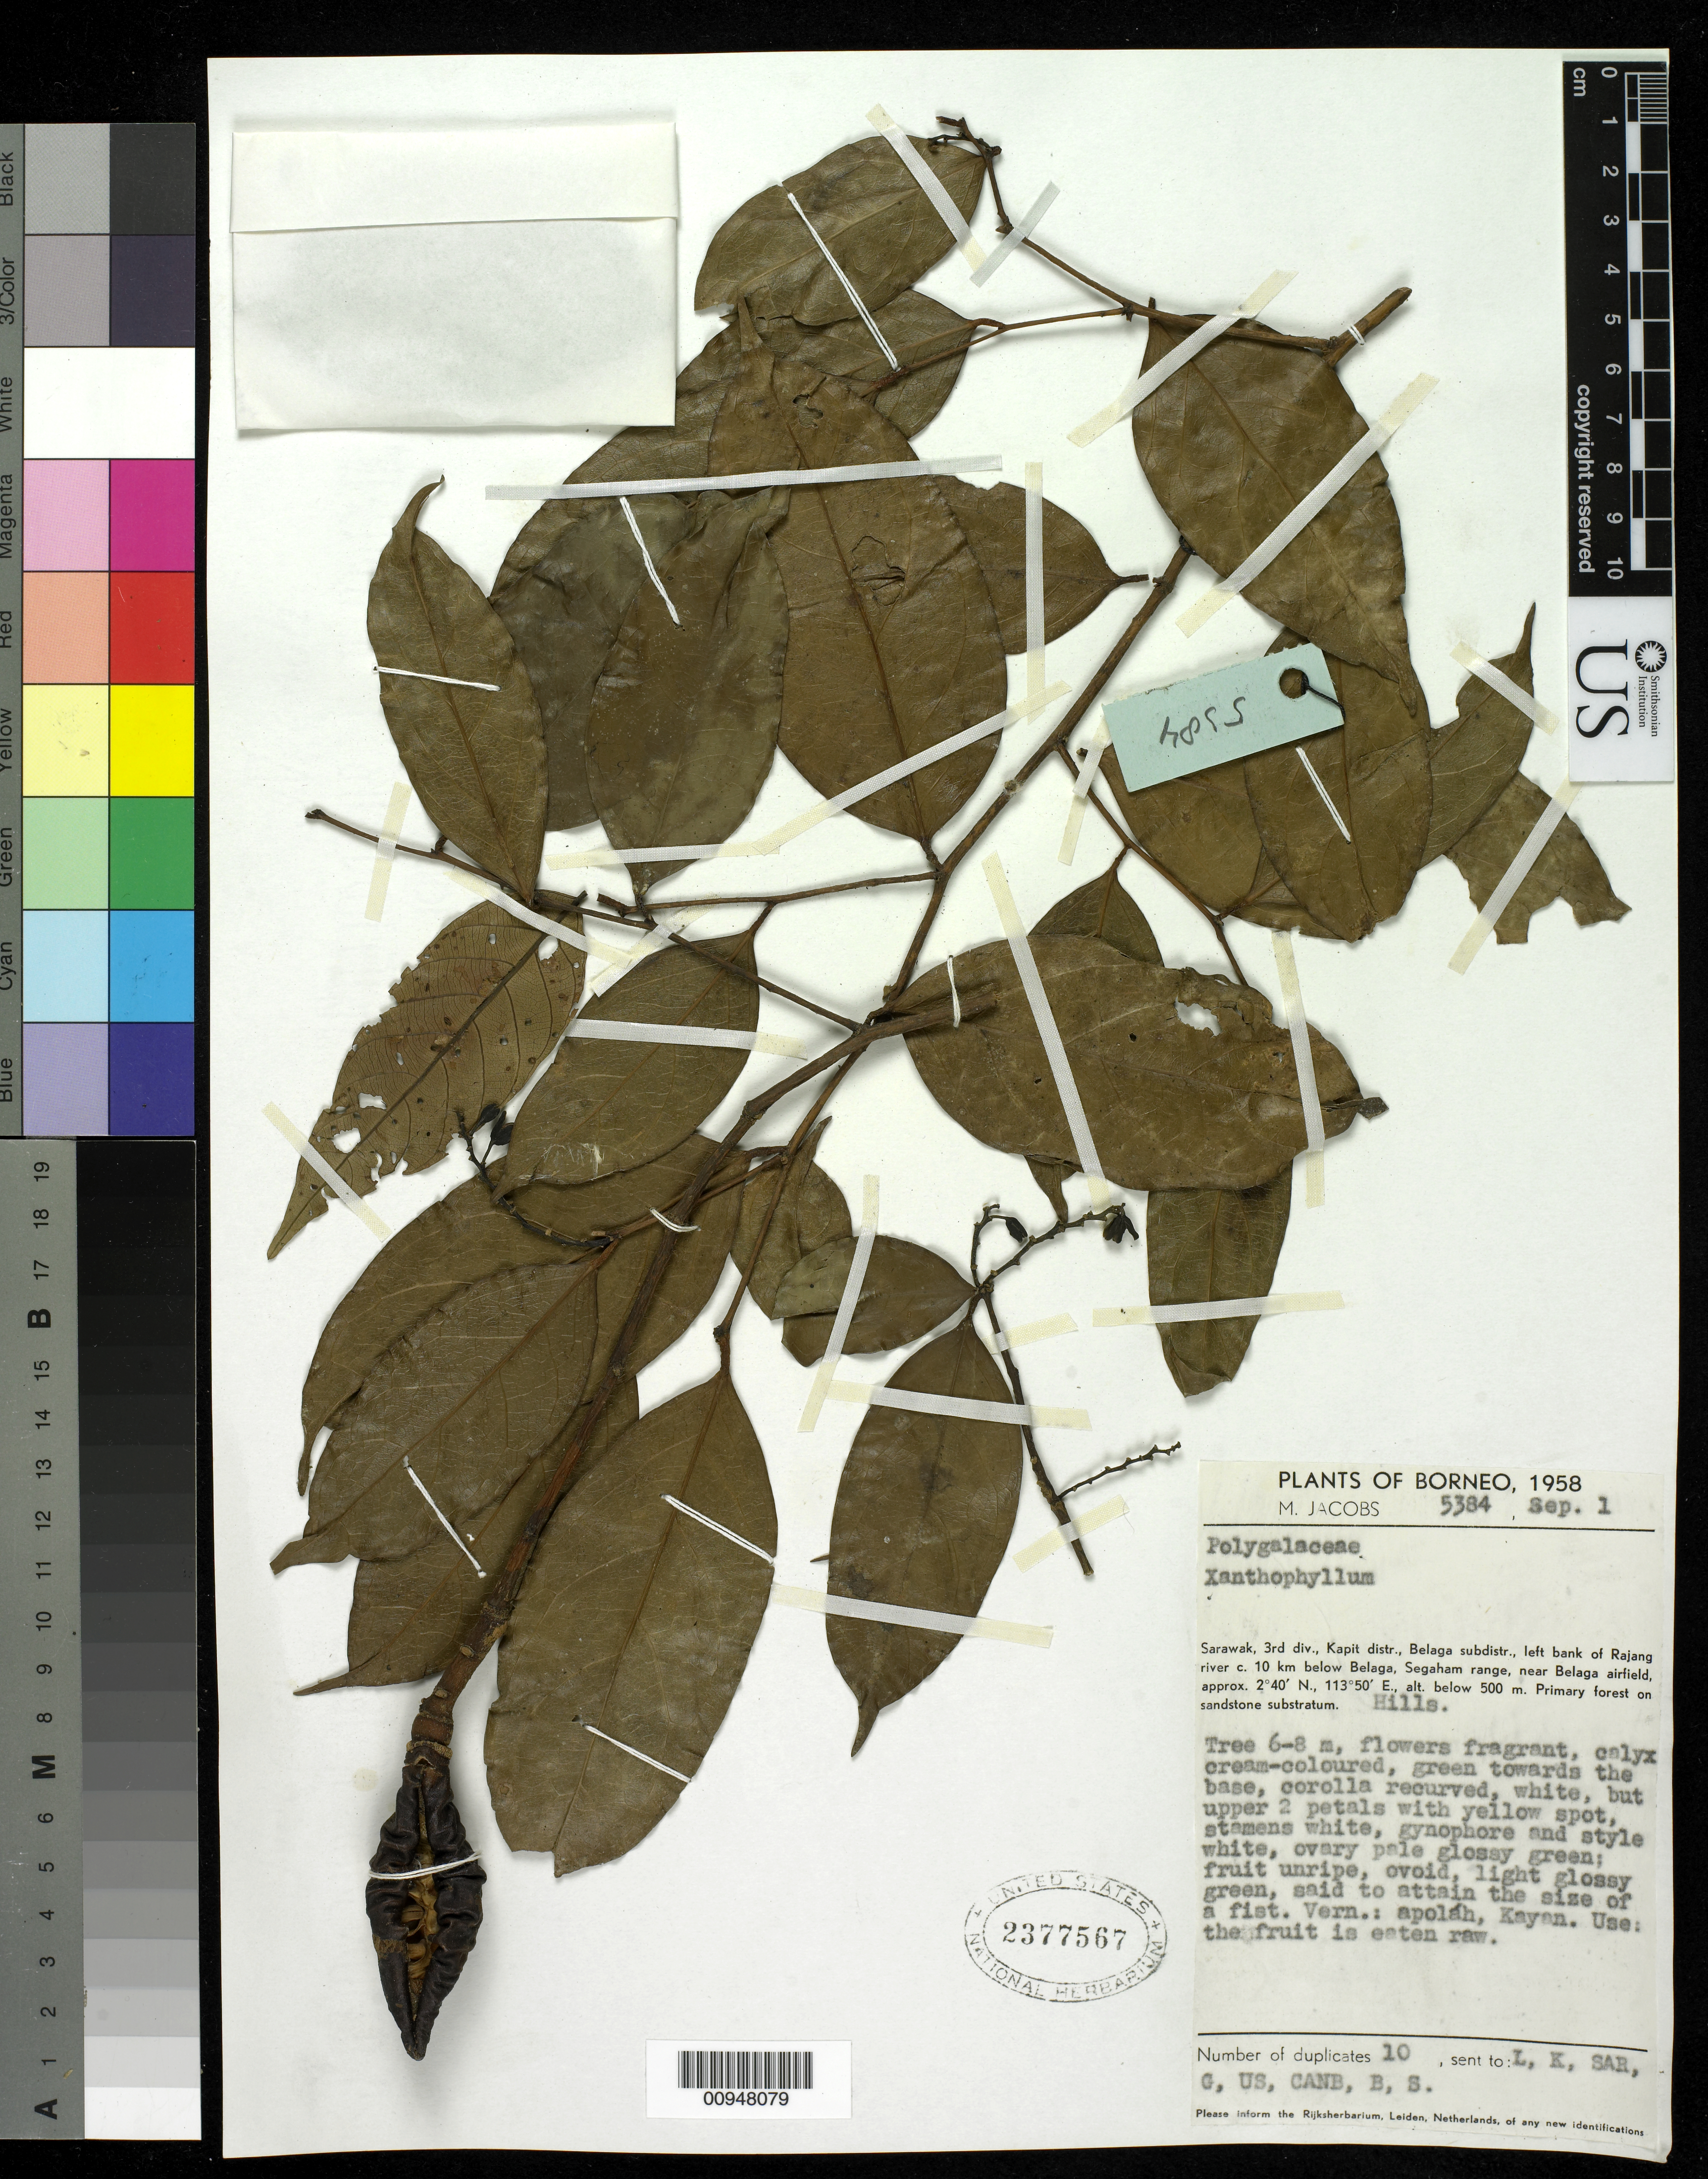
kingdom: Plantae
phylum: Tracheophyta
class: Magnoliopsida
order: Fabales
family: Polygalaceae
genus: Xanthophyllum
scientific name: Xanthophyllum sp.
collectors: M. R. Jacobs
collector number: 5384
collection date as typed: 01 Sep 1958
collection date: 1958-09-01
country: Malaysia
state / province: Sarawak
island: Borneo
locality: Sarawak, 3rd division, Kapit district, Belaga subdistrict, left bank of Rajang River about 10 km below Belaga, Segaham Range, near Belaga Airfield.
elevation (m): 500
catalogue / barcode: US 2377567